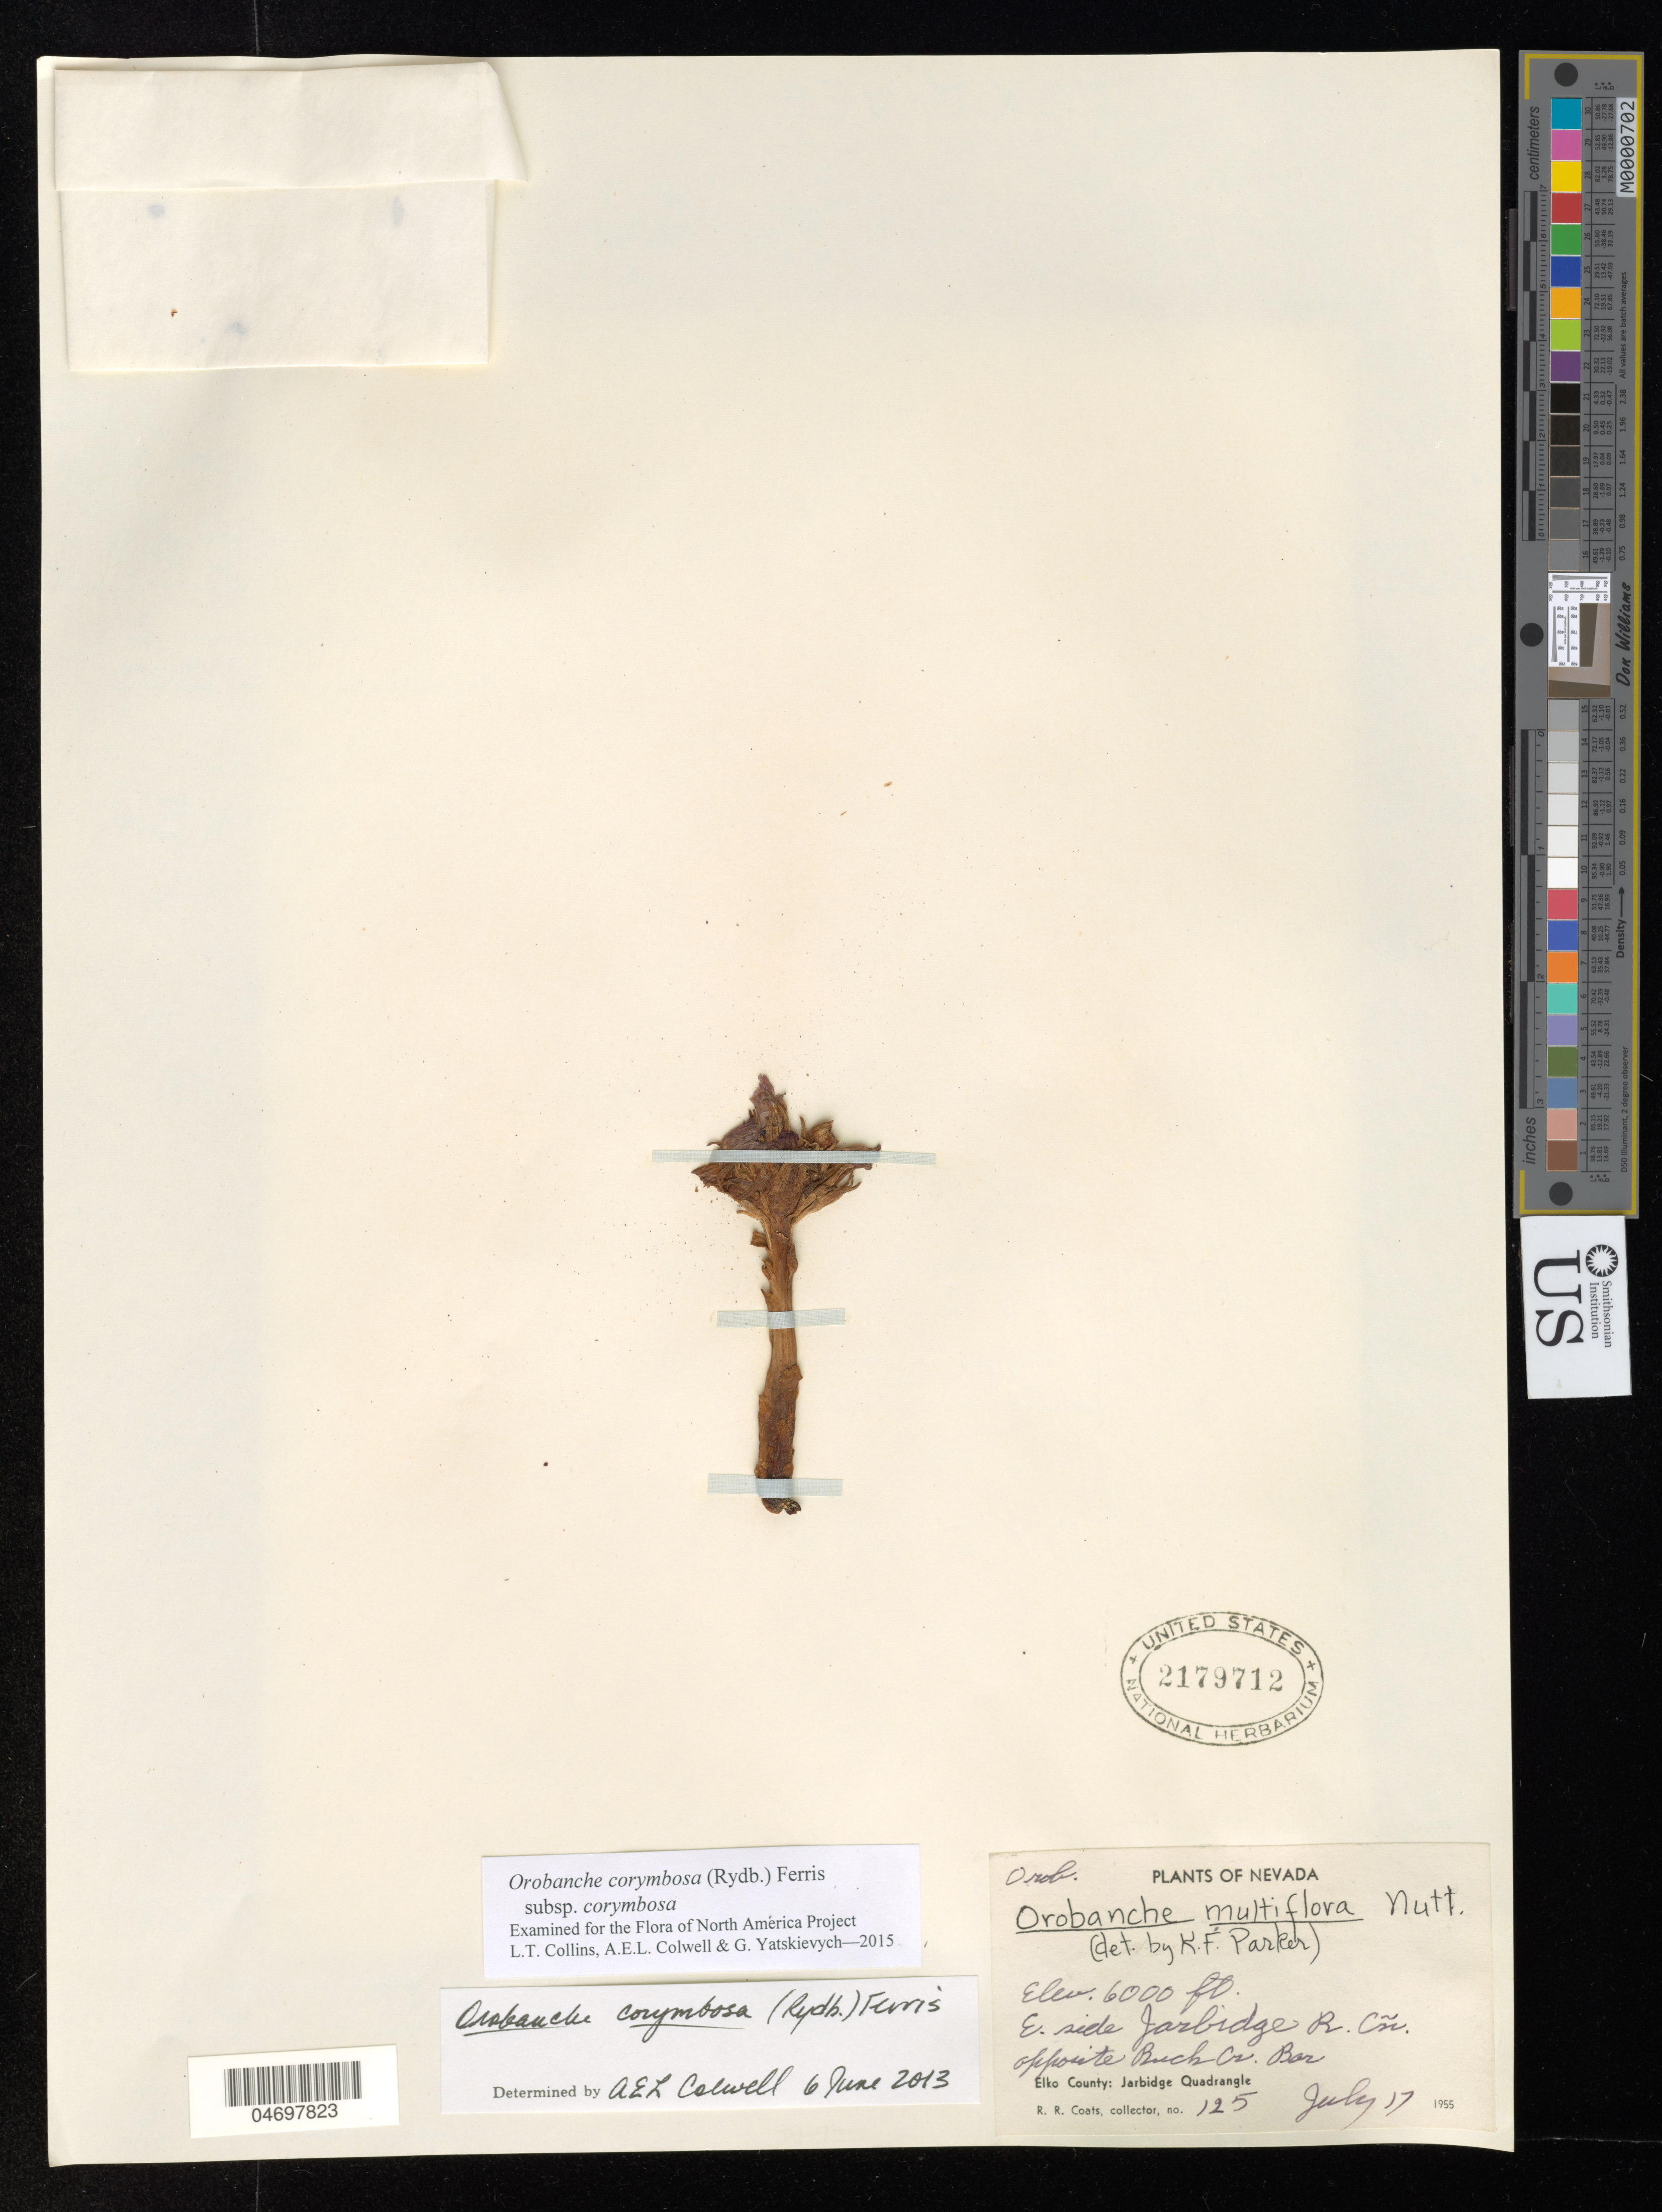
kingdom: Plantae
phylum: Tracheophyta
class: Magnoliopsida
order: Lamiales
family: Orobanchaceae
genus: Orobanche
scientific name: Orobanche corymbosa subsp. corymbosa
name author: (Rydb.) Ferris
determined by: Collins, L. T.; Colwell, A. E.; Yatskievych, G. A.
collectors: R. Coats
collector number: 125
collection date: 1955-07-17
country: United States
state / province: Nevada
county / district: Elko Co.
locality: E side of Jarbidge River Canyon opposite Bush Creek Bar: Jarbridge Quadrangle.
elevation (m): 1829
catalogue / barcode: US 2179712